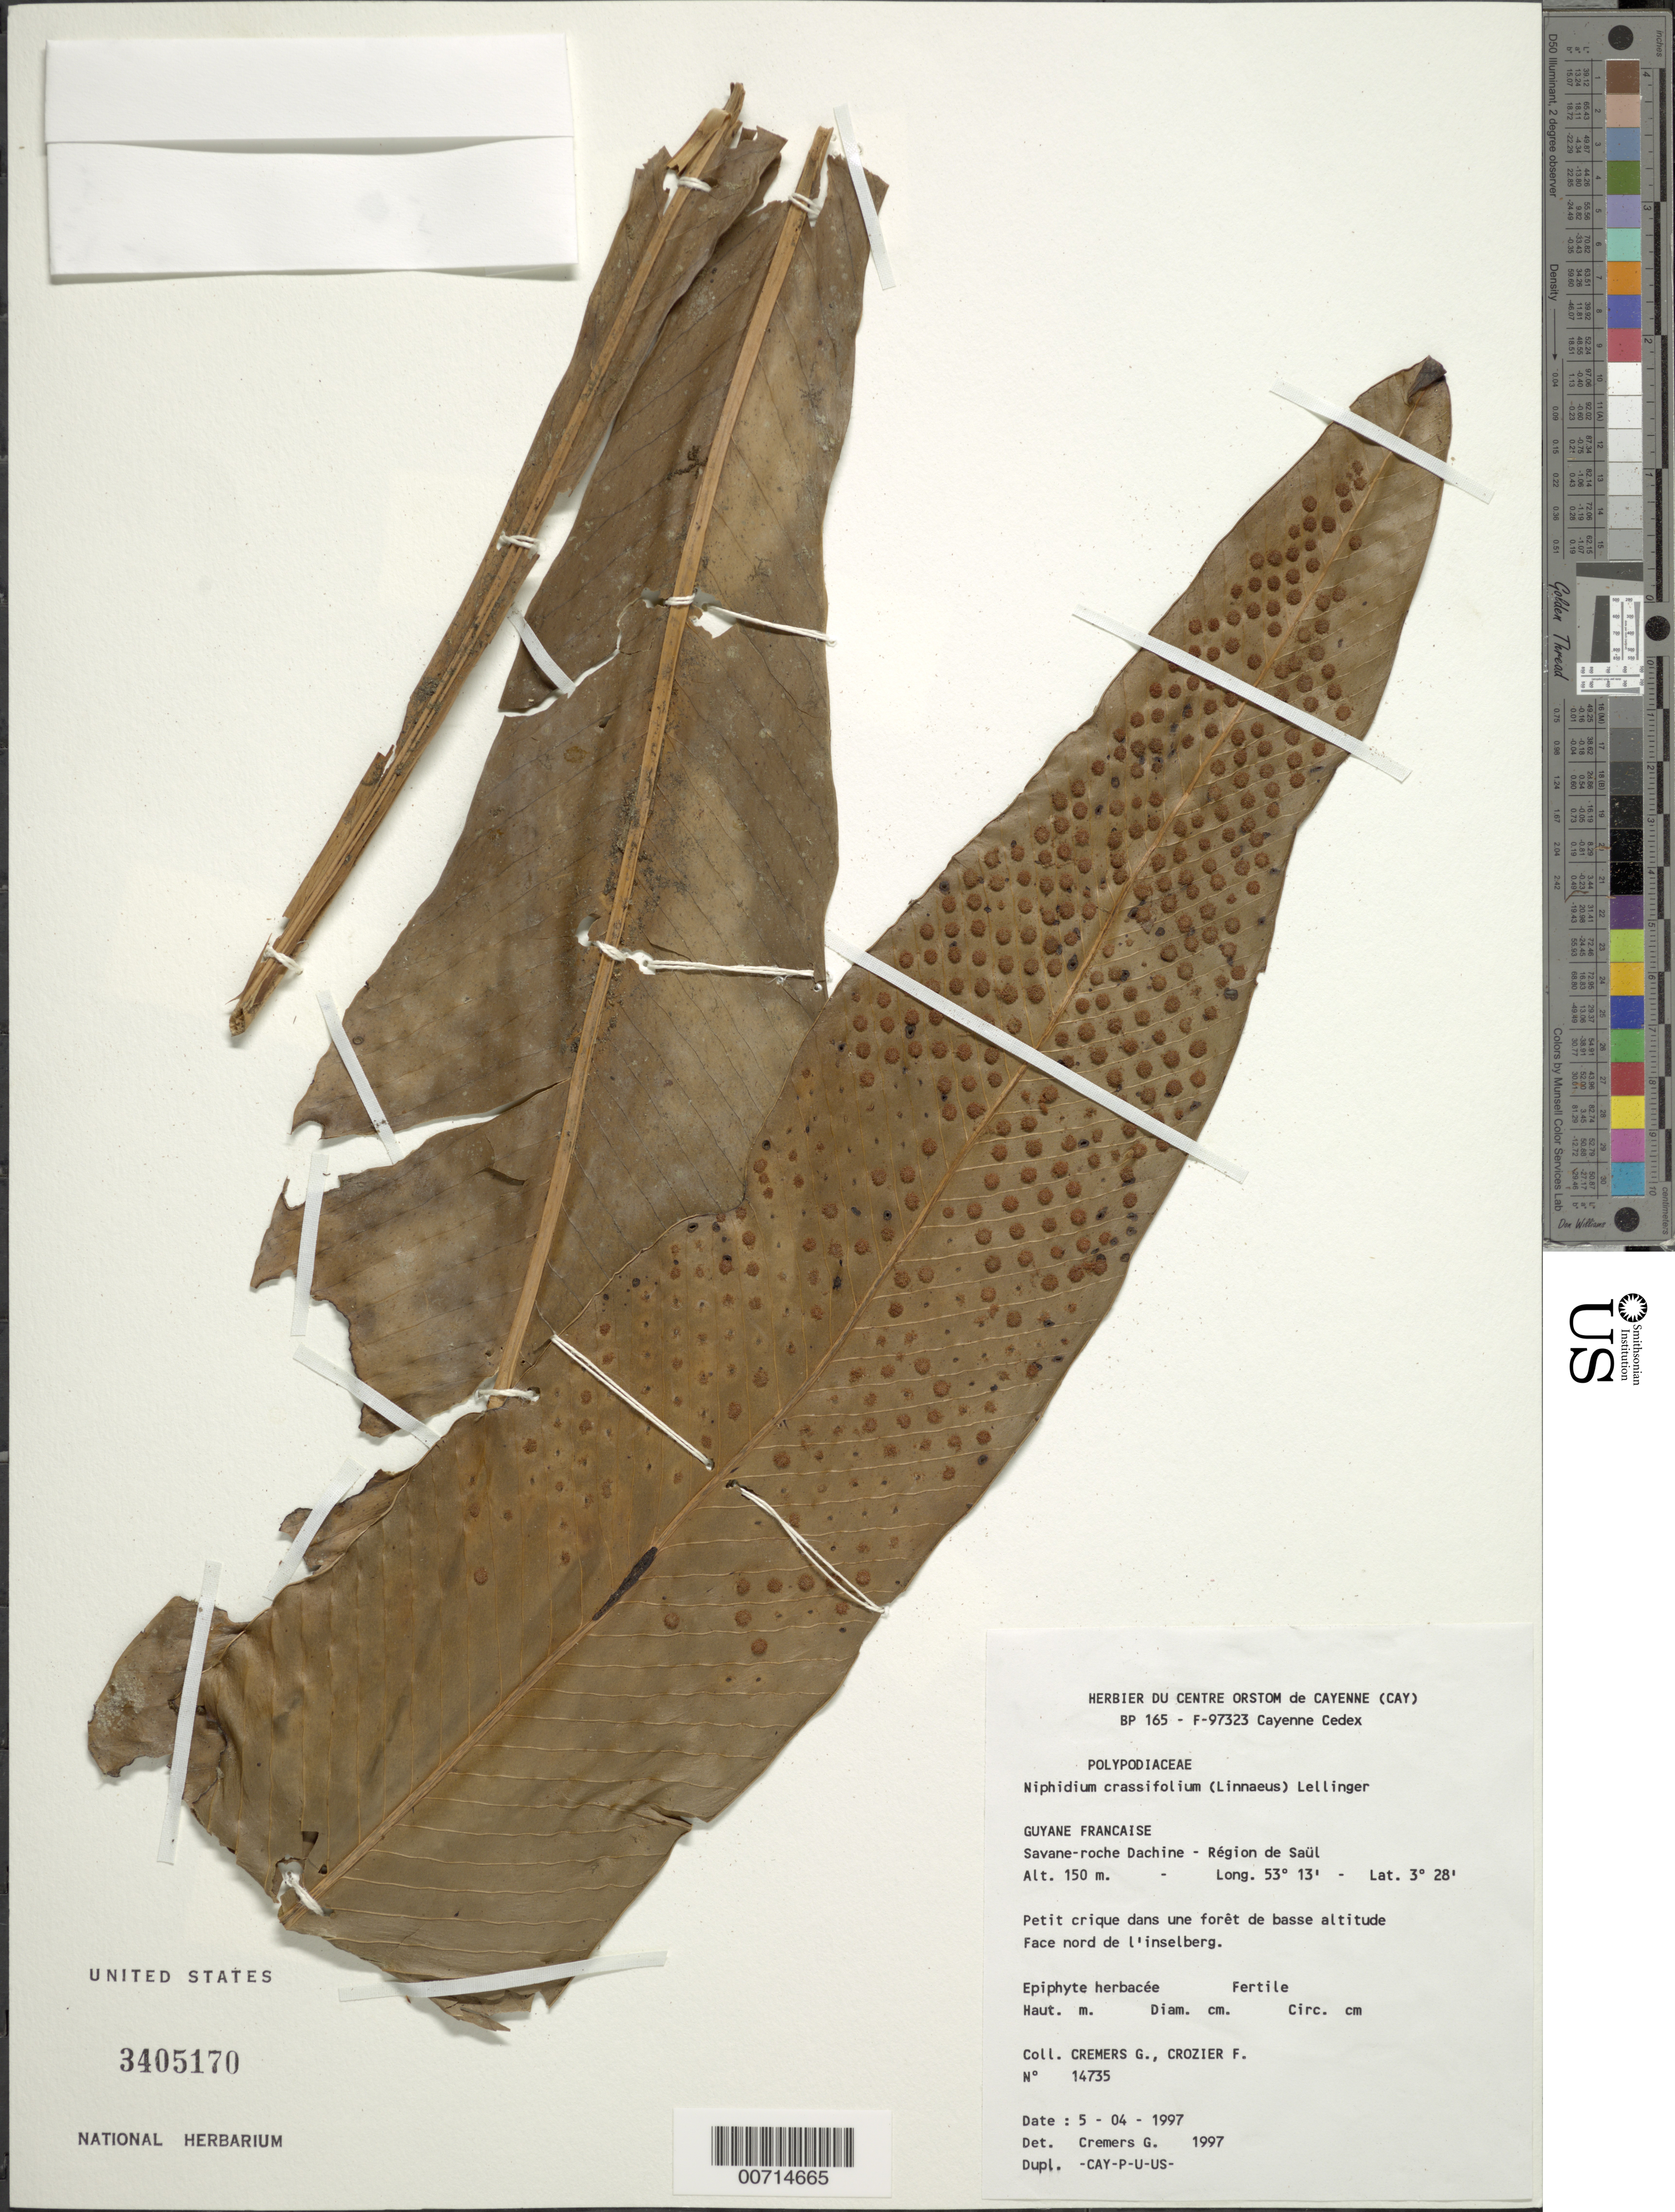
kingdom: Plantae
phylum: Tracheophyta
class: Polypodiopsida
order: Polypodiales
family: Polypodiaceae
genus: Niphidium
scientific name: Niphidium crassifolium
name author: (L.) Lellinger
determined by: Cremers, Georges A.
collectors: G. Cremers & F. Crozier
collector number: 14735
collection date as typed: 5-Apr-97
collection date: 1997-04-05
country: French Guiana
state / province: Saint-Laurent-du-Maroni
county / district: Saül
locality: Saül, savane-roche Dachine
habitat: Small creek in low forest; N face of mt.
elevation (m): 150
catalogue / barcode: US 3405170